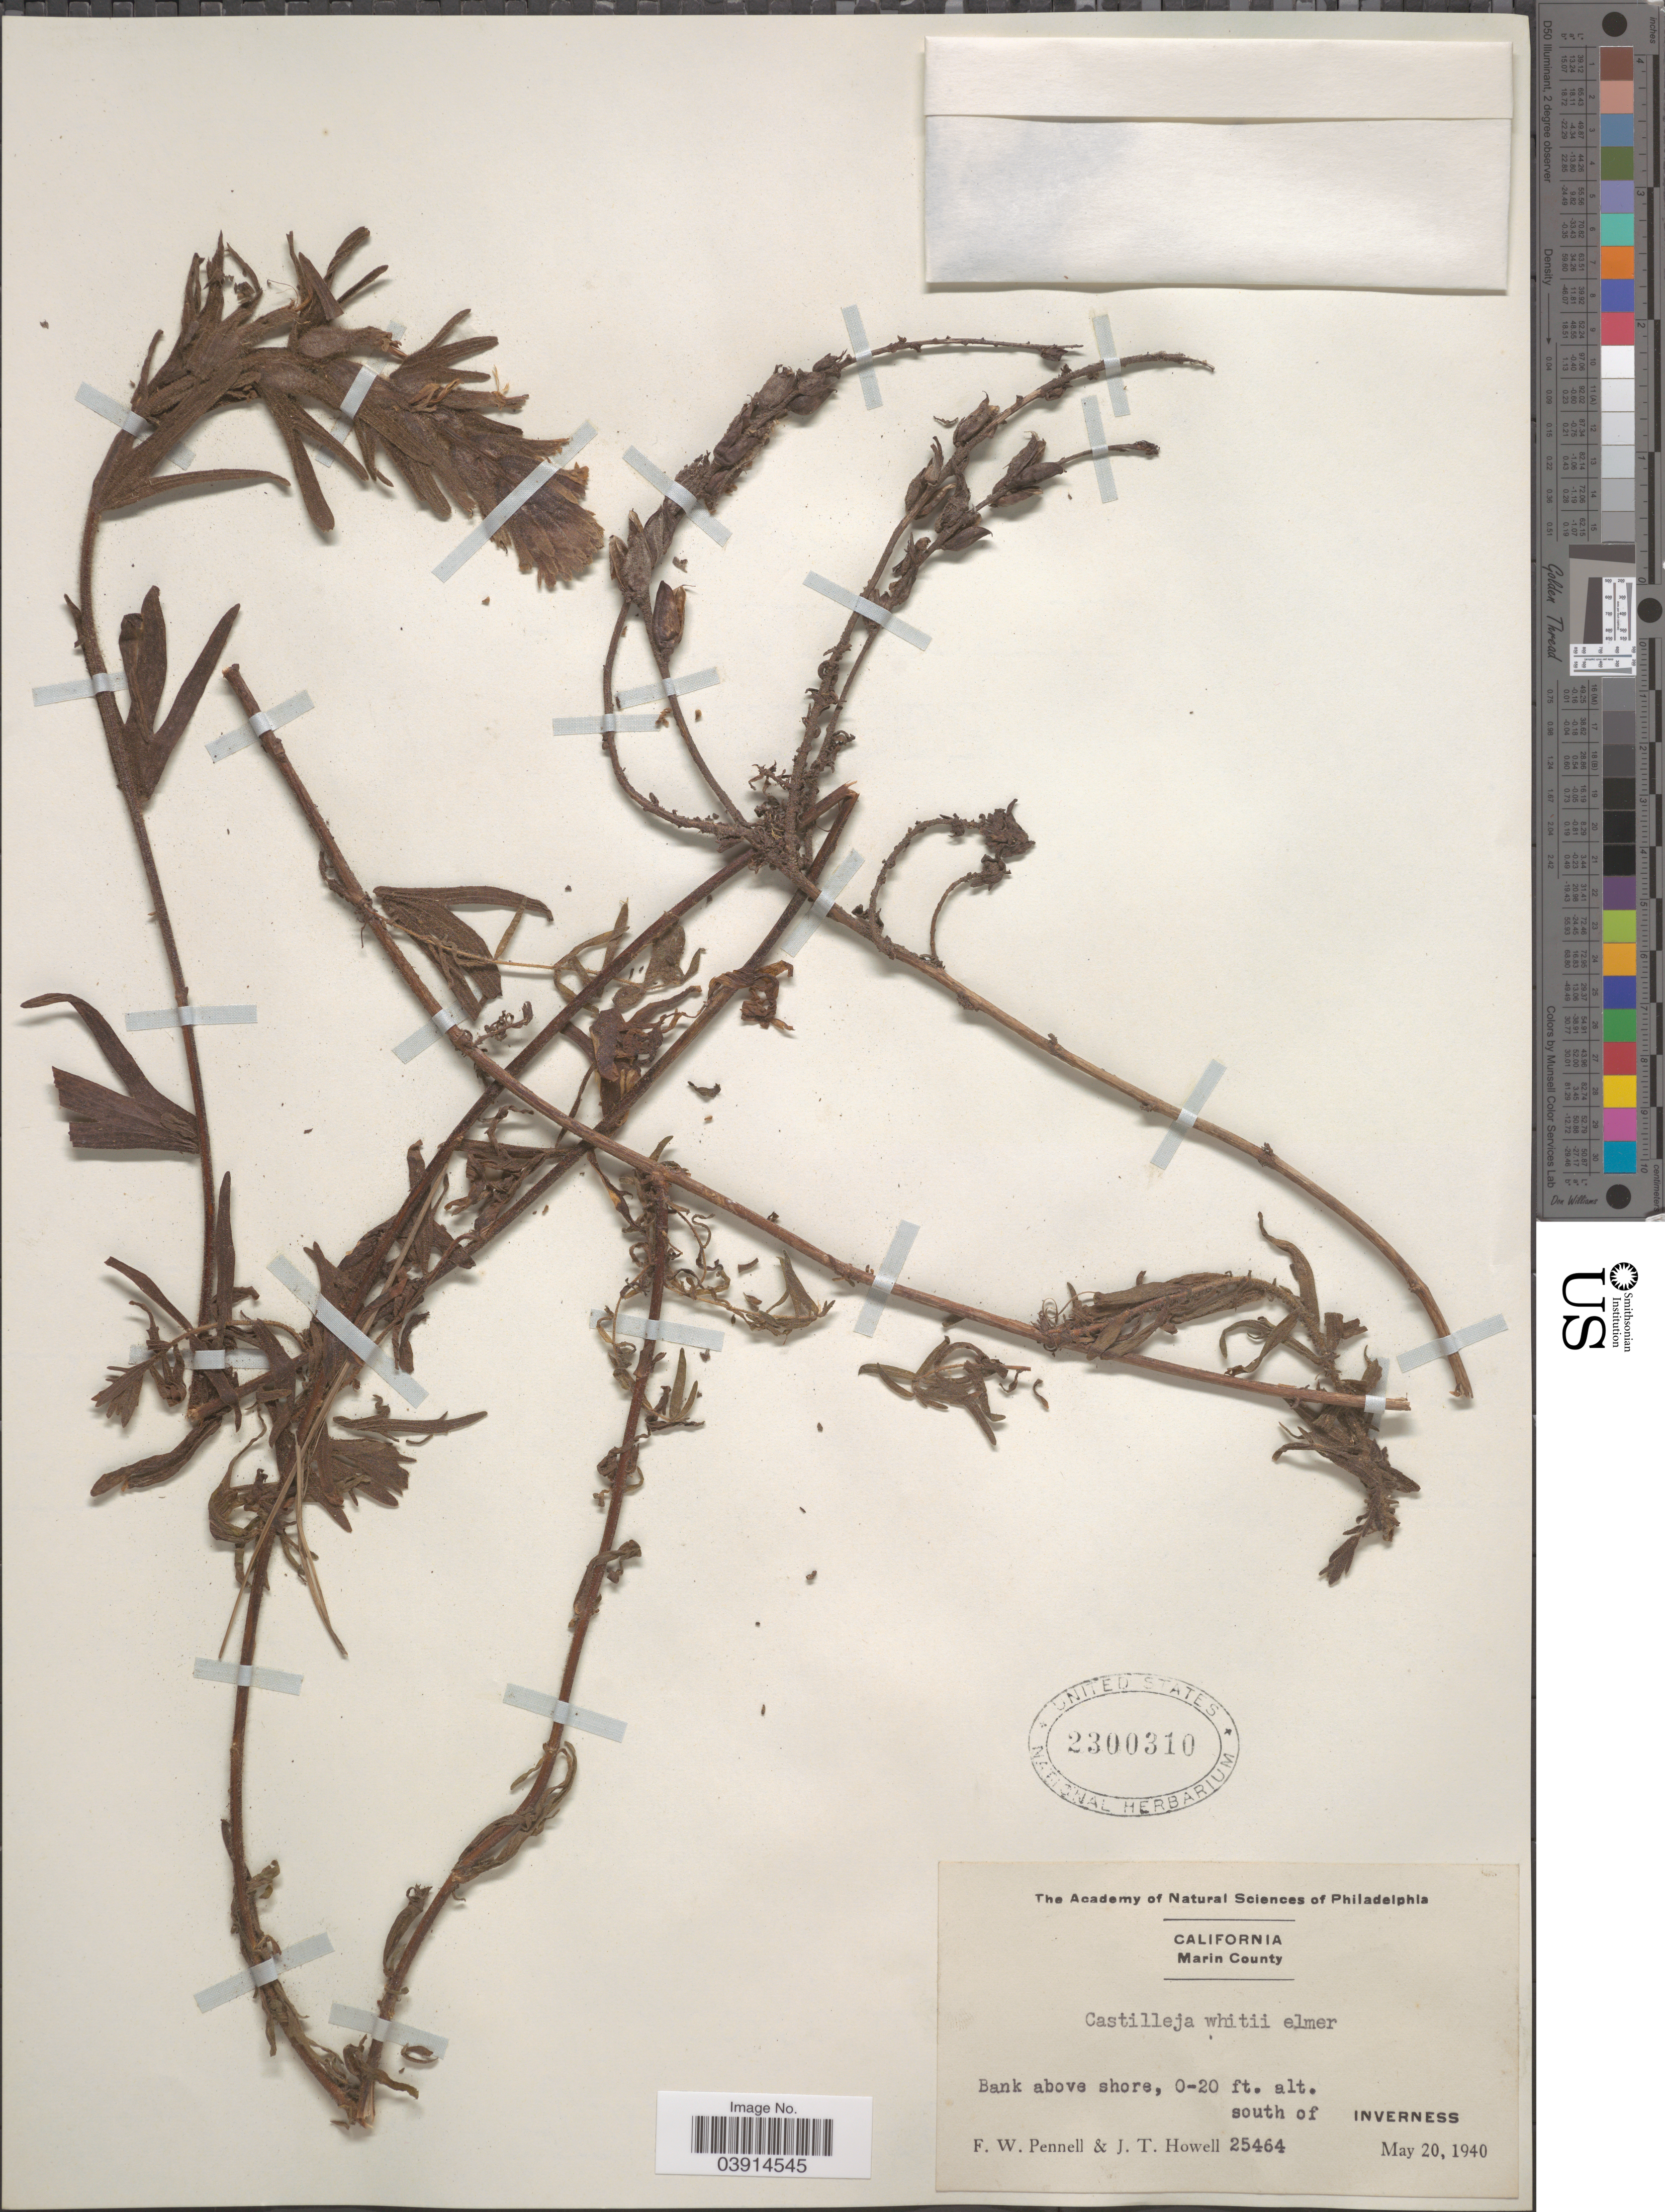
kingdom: Plantae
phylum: Tracheophyta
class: Magnoliopsida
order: Lamiales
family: Orobanchaceae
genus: Castilleja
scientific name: Castilleja wightii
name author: Elmer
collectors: F. W. Pennell & J. T. Howell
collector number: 25464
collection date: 1940-05-20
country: United States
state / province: California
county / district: Marin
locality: Marin County. South of Inverness.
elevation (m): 0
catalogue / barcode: US 2300310